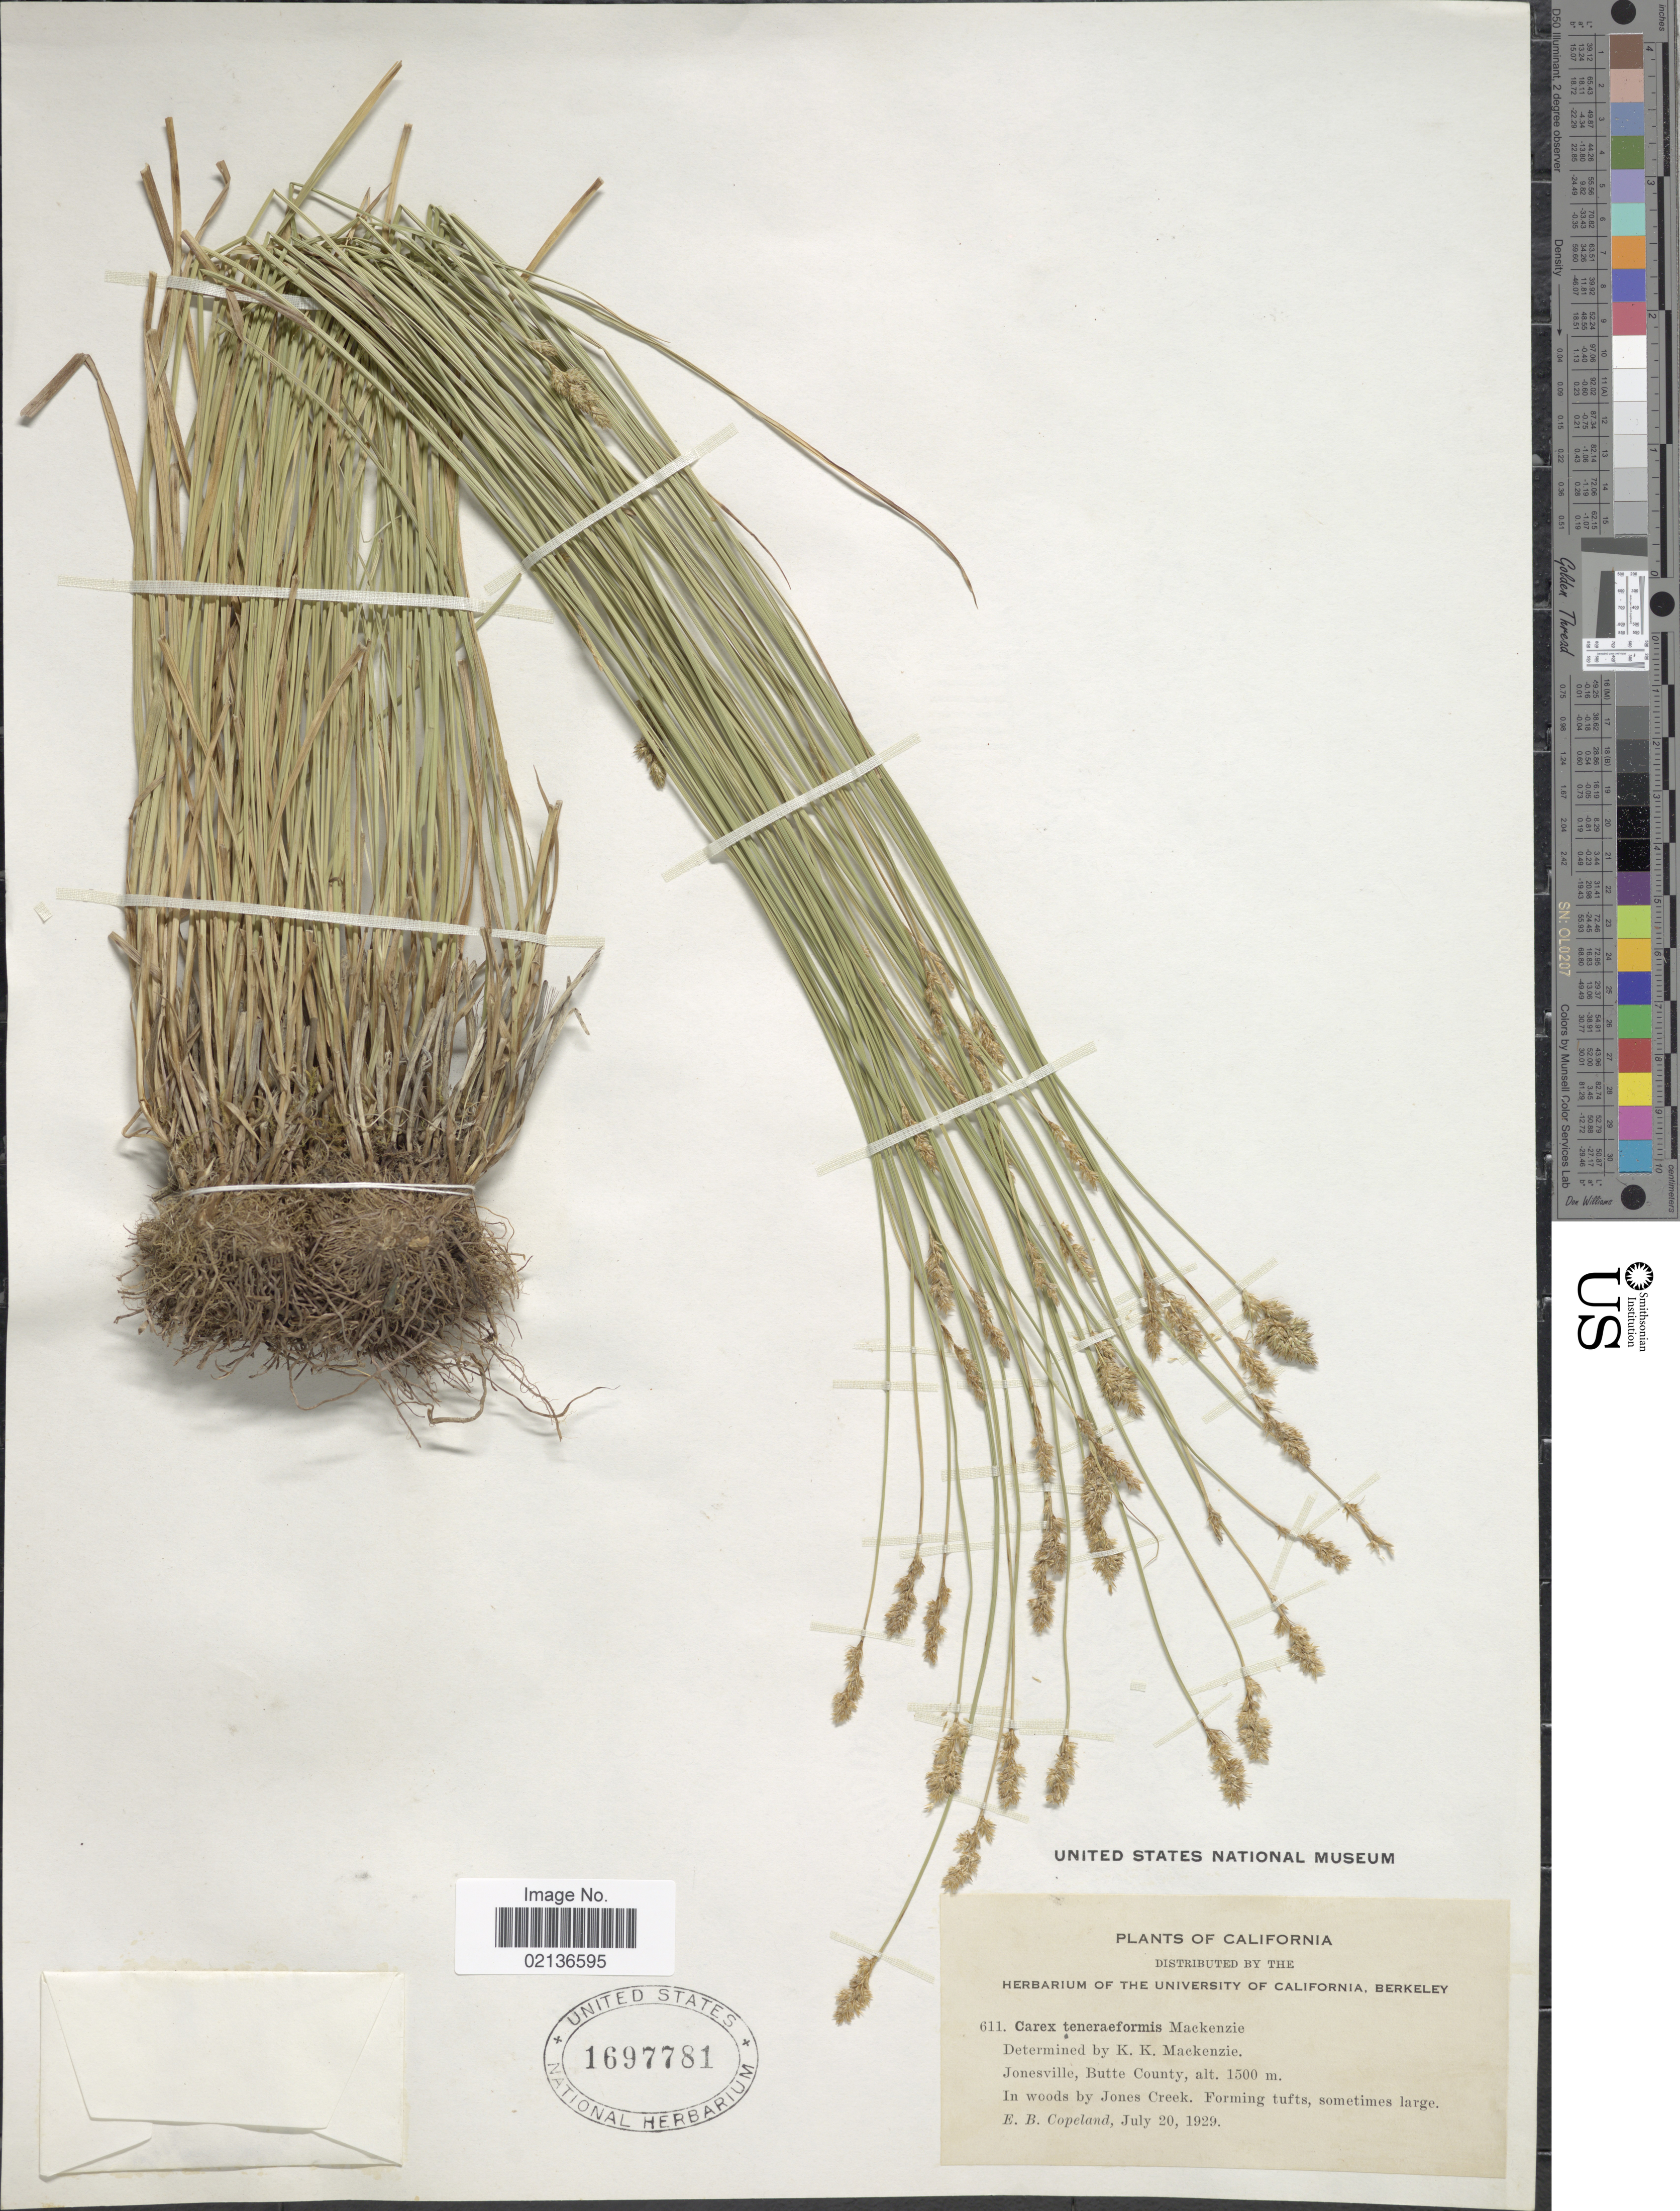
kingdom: Plantae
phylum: Tracheophyta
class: Liliopsida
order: Poales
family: Cyperaceae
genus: Carex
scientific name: Carex subfusca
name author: W. Boott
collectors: E. B. Copeland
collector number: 611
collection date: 1929-07-20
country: United States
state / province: California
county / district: Butte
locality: Jonesville, Butte County, In woods by Jones Creek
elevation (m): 1500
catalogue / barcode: US 1697781